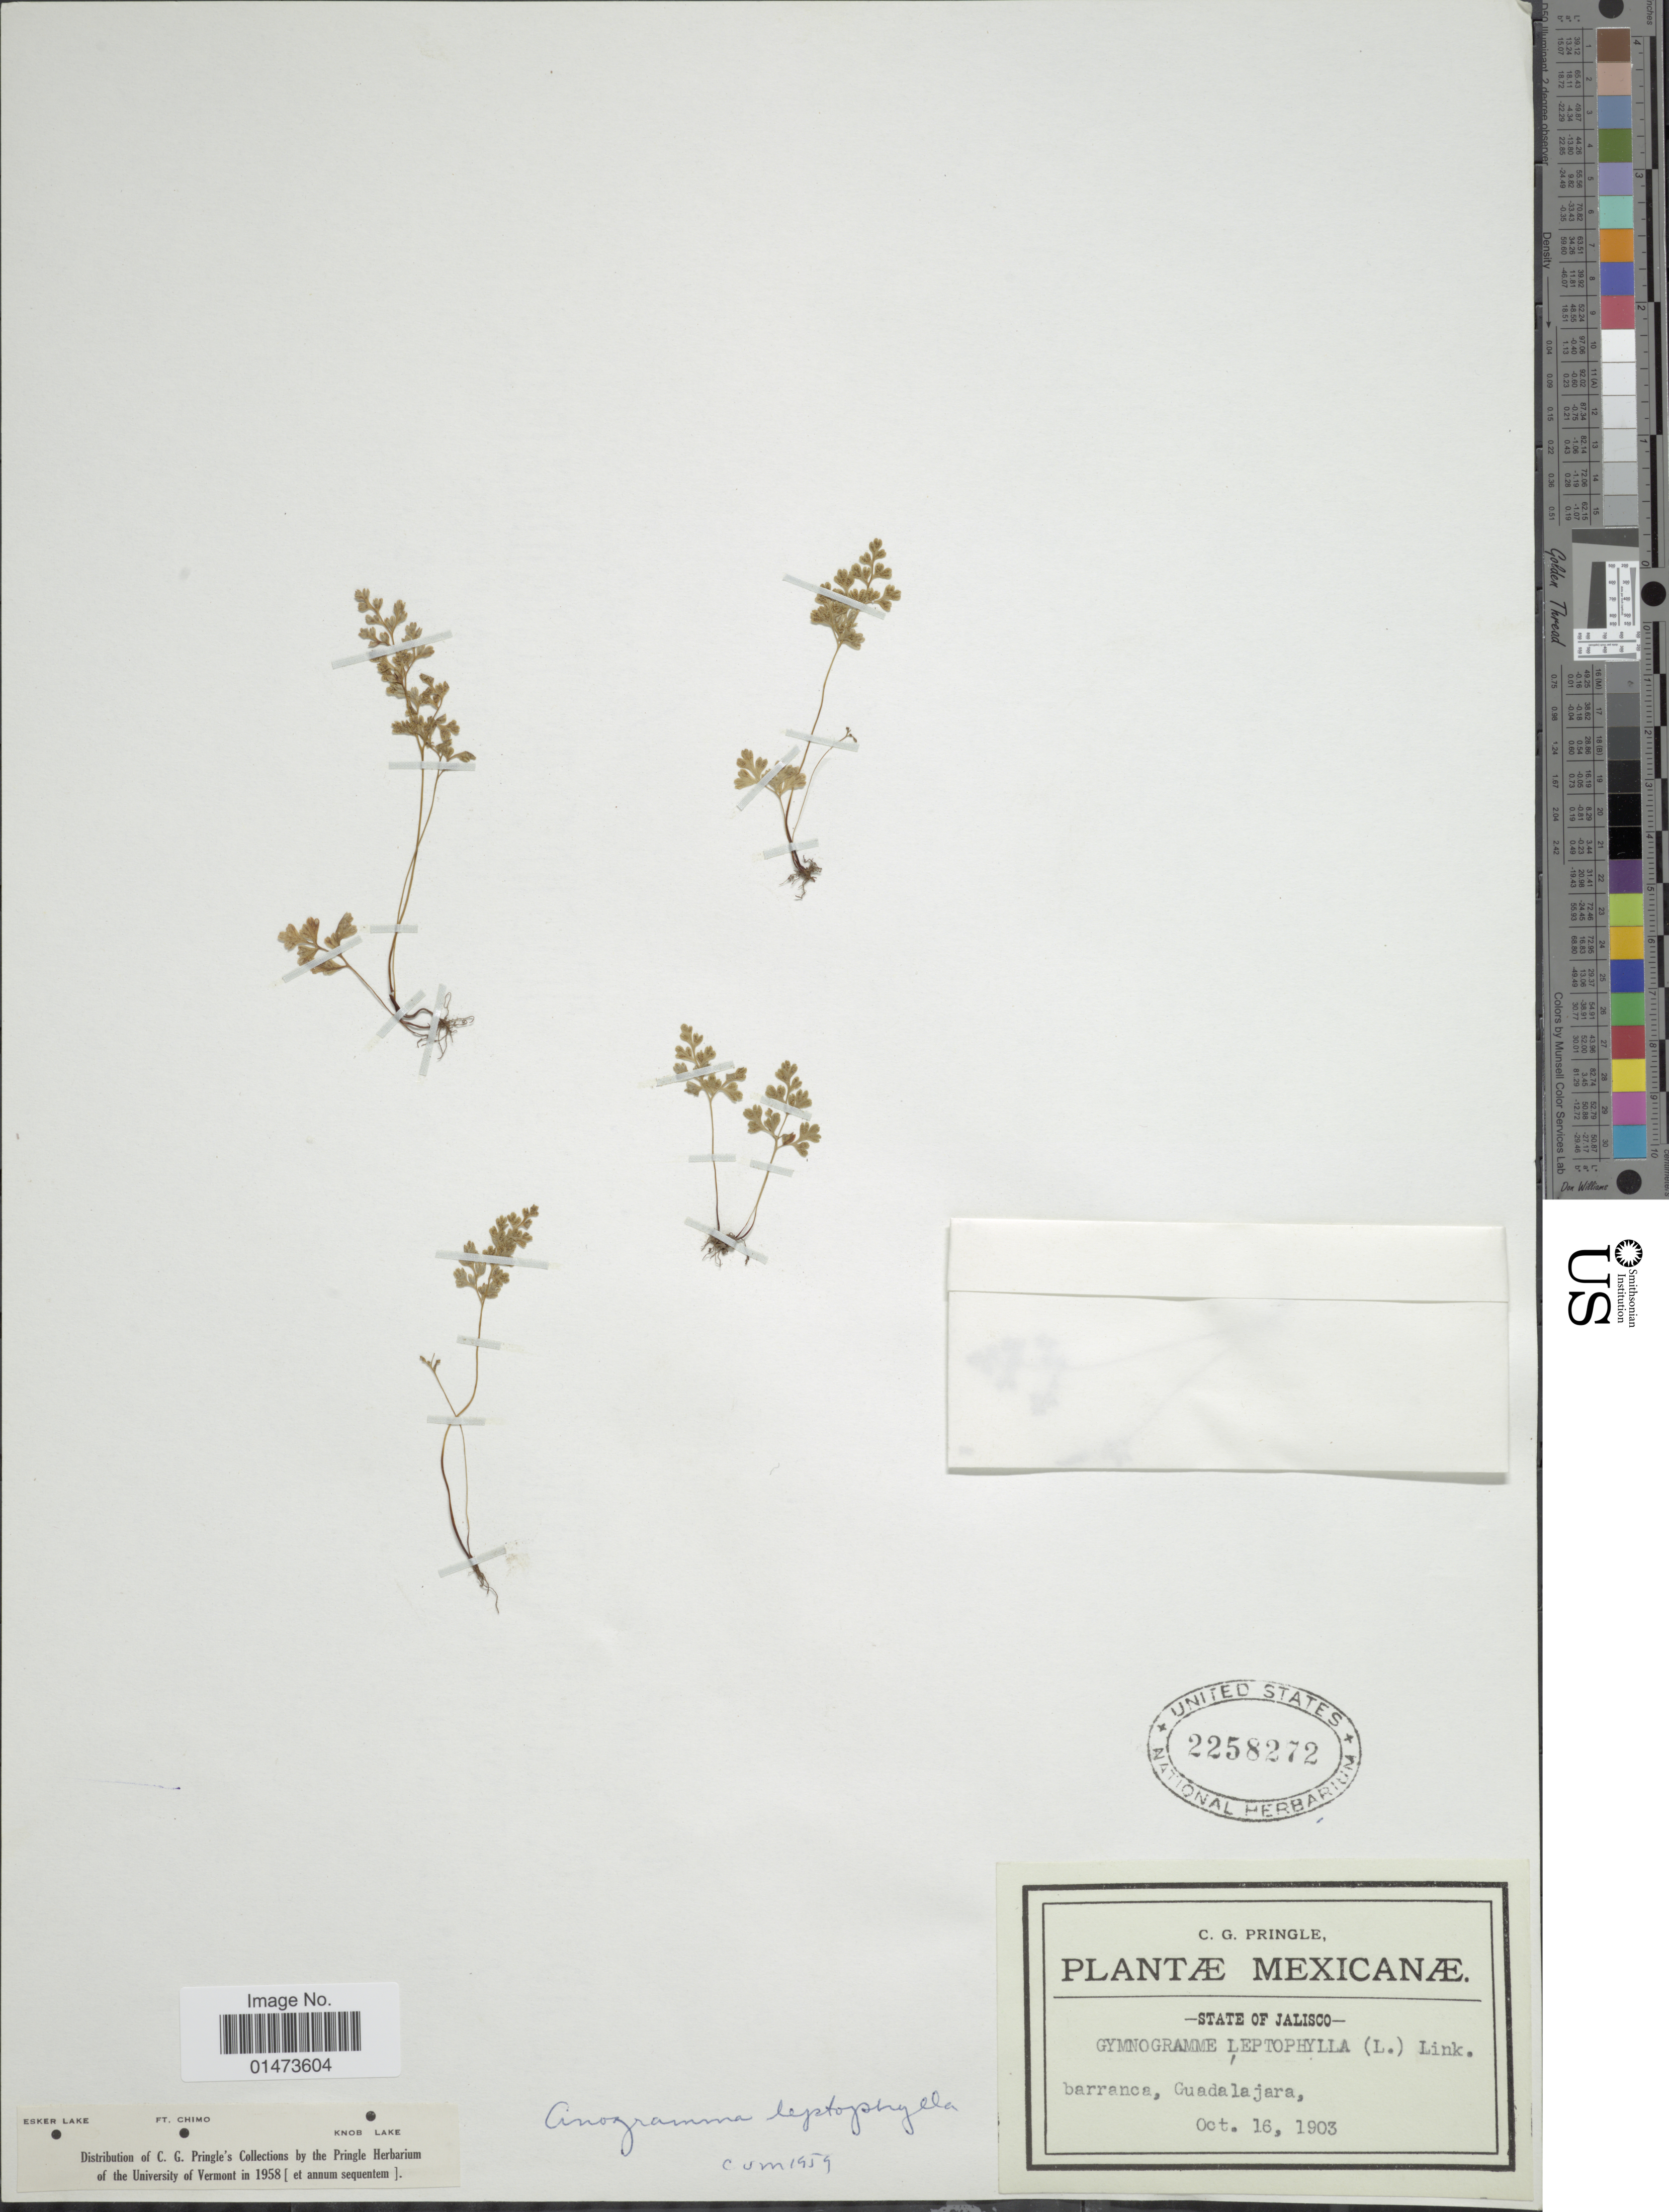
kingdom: Plantae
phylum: Tracheophyta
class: Polypodiopsida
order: Polypodiales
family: Pteridaceae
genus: Anogramma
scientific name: Anogramma leptophylla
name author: (L.) Link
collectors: C. G. Pringle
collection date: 1903-10-16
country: Mexico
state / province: Jalisco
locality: Barranca, Guadalajara.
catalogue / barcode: US 2258272